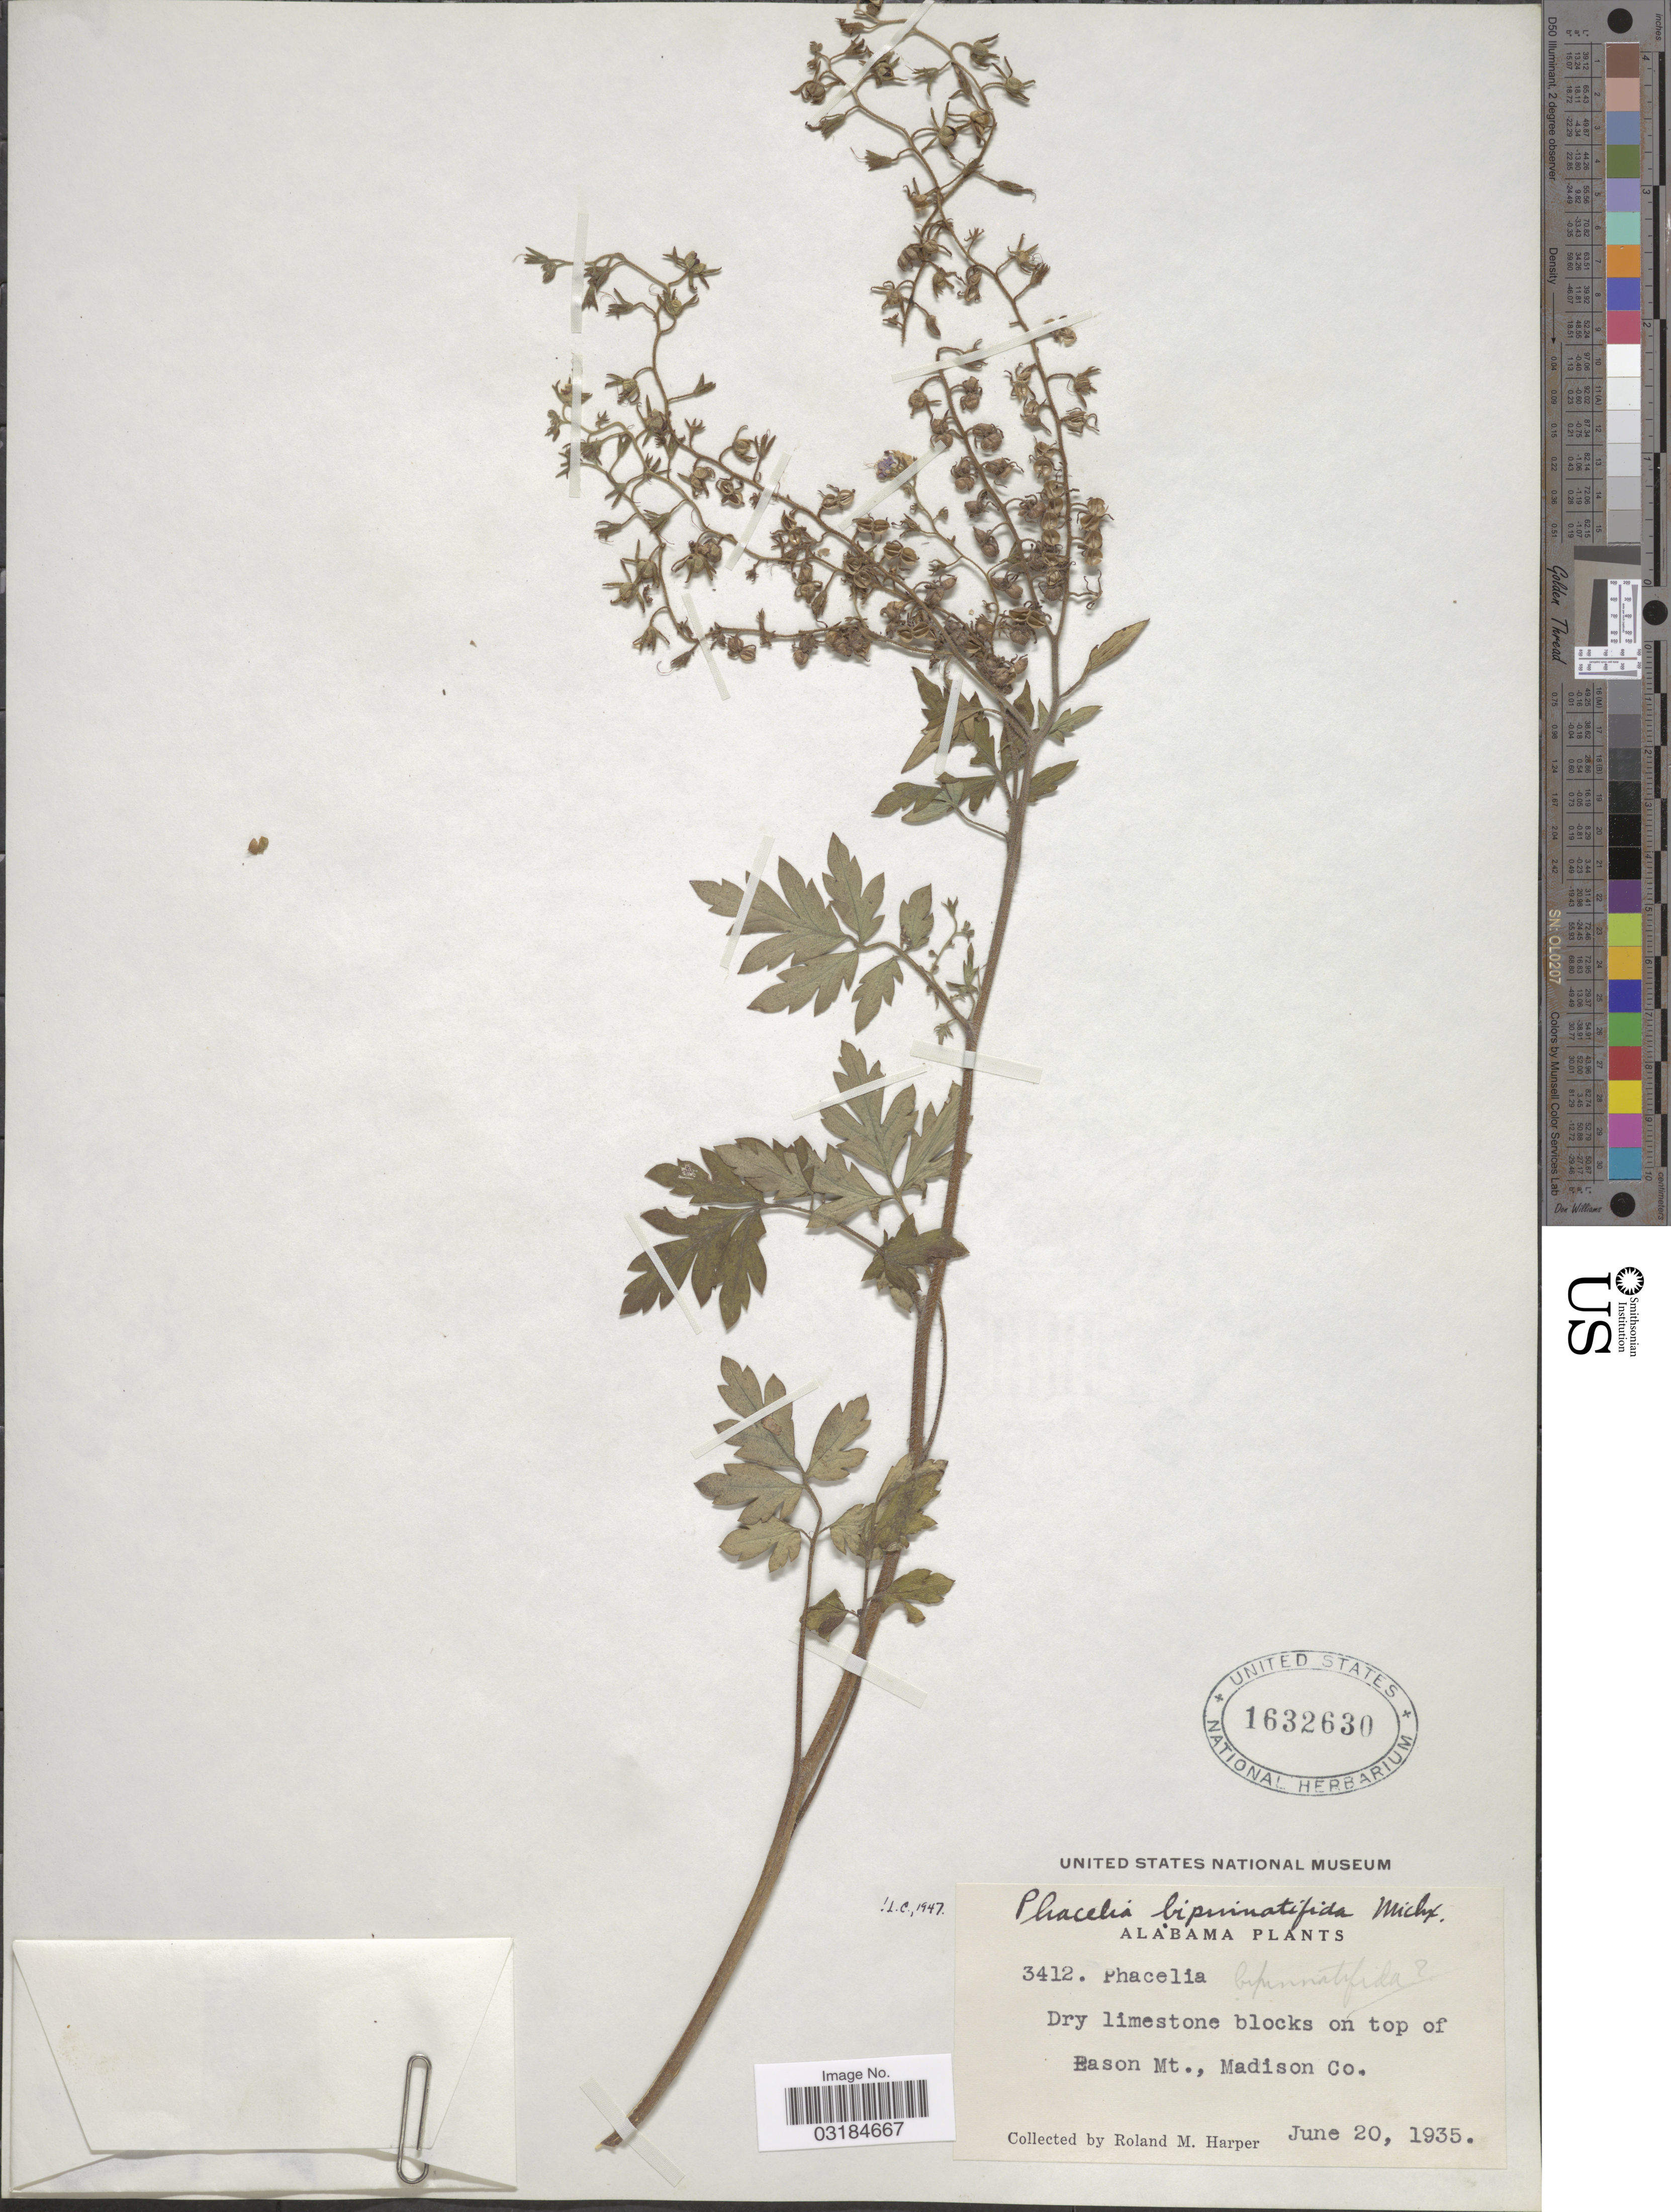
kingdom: Plantae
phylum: Tracheophyta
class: Magnoliopsida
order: Boraginales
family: Hydrophyllaceae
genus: Phacelia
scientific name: Phacelia bipinnatifida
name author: (Atwood) Michx.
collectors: R. M. Harper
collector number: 3412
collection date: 1935-06-20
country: United States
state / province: Alabama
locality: Dry limestone blocks on top of Eason Mt., Madison Co.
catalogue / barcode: US 1632630